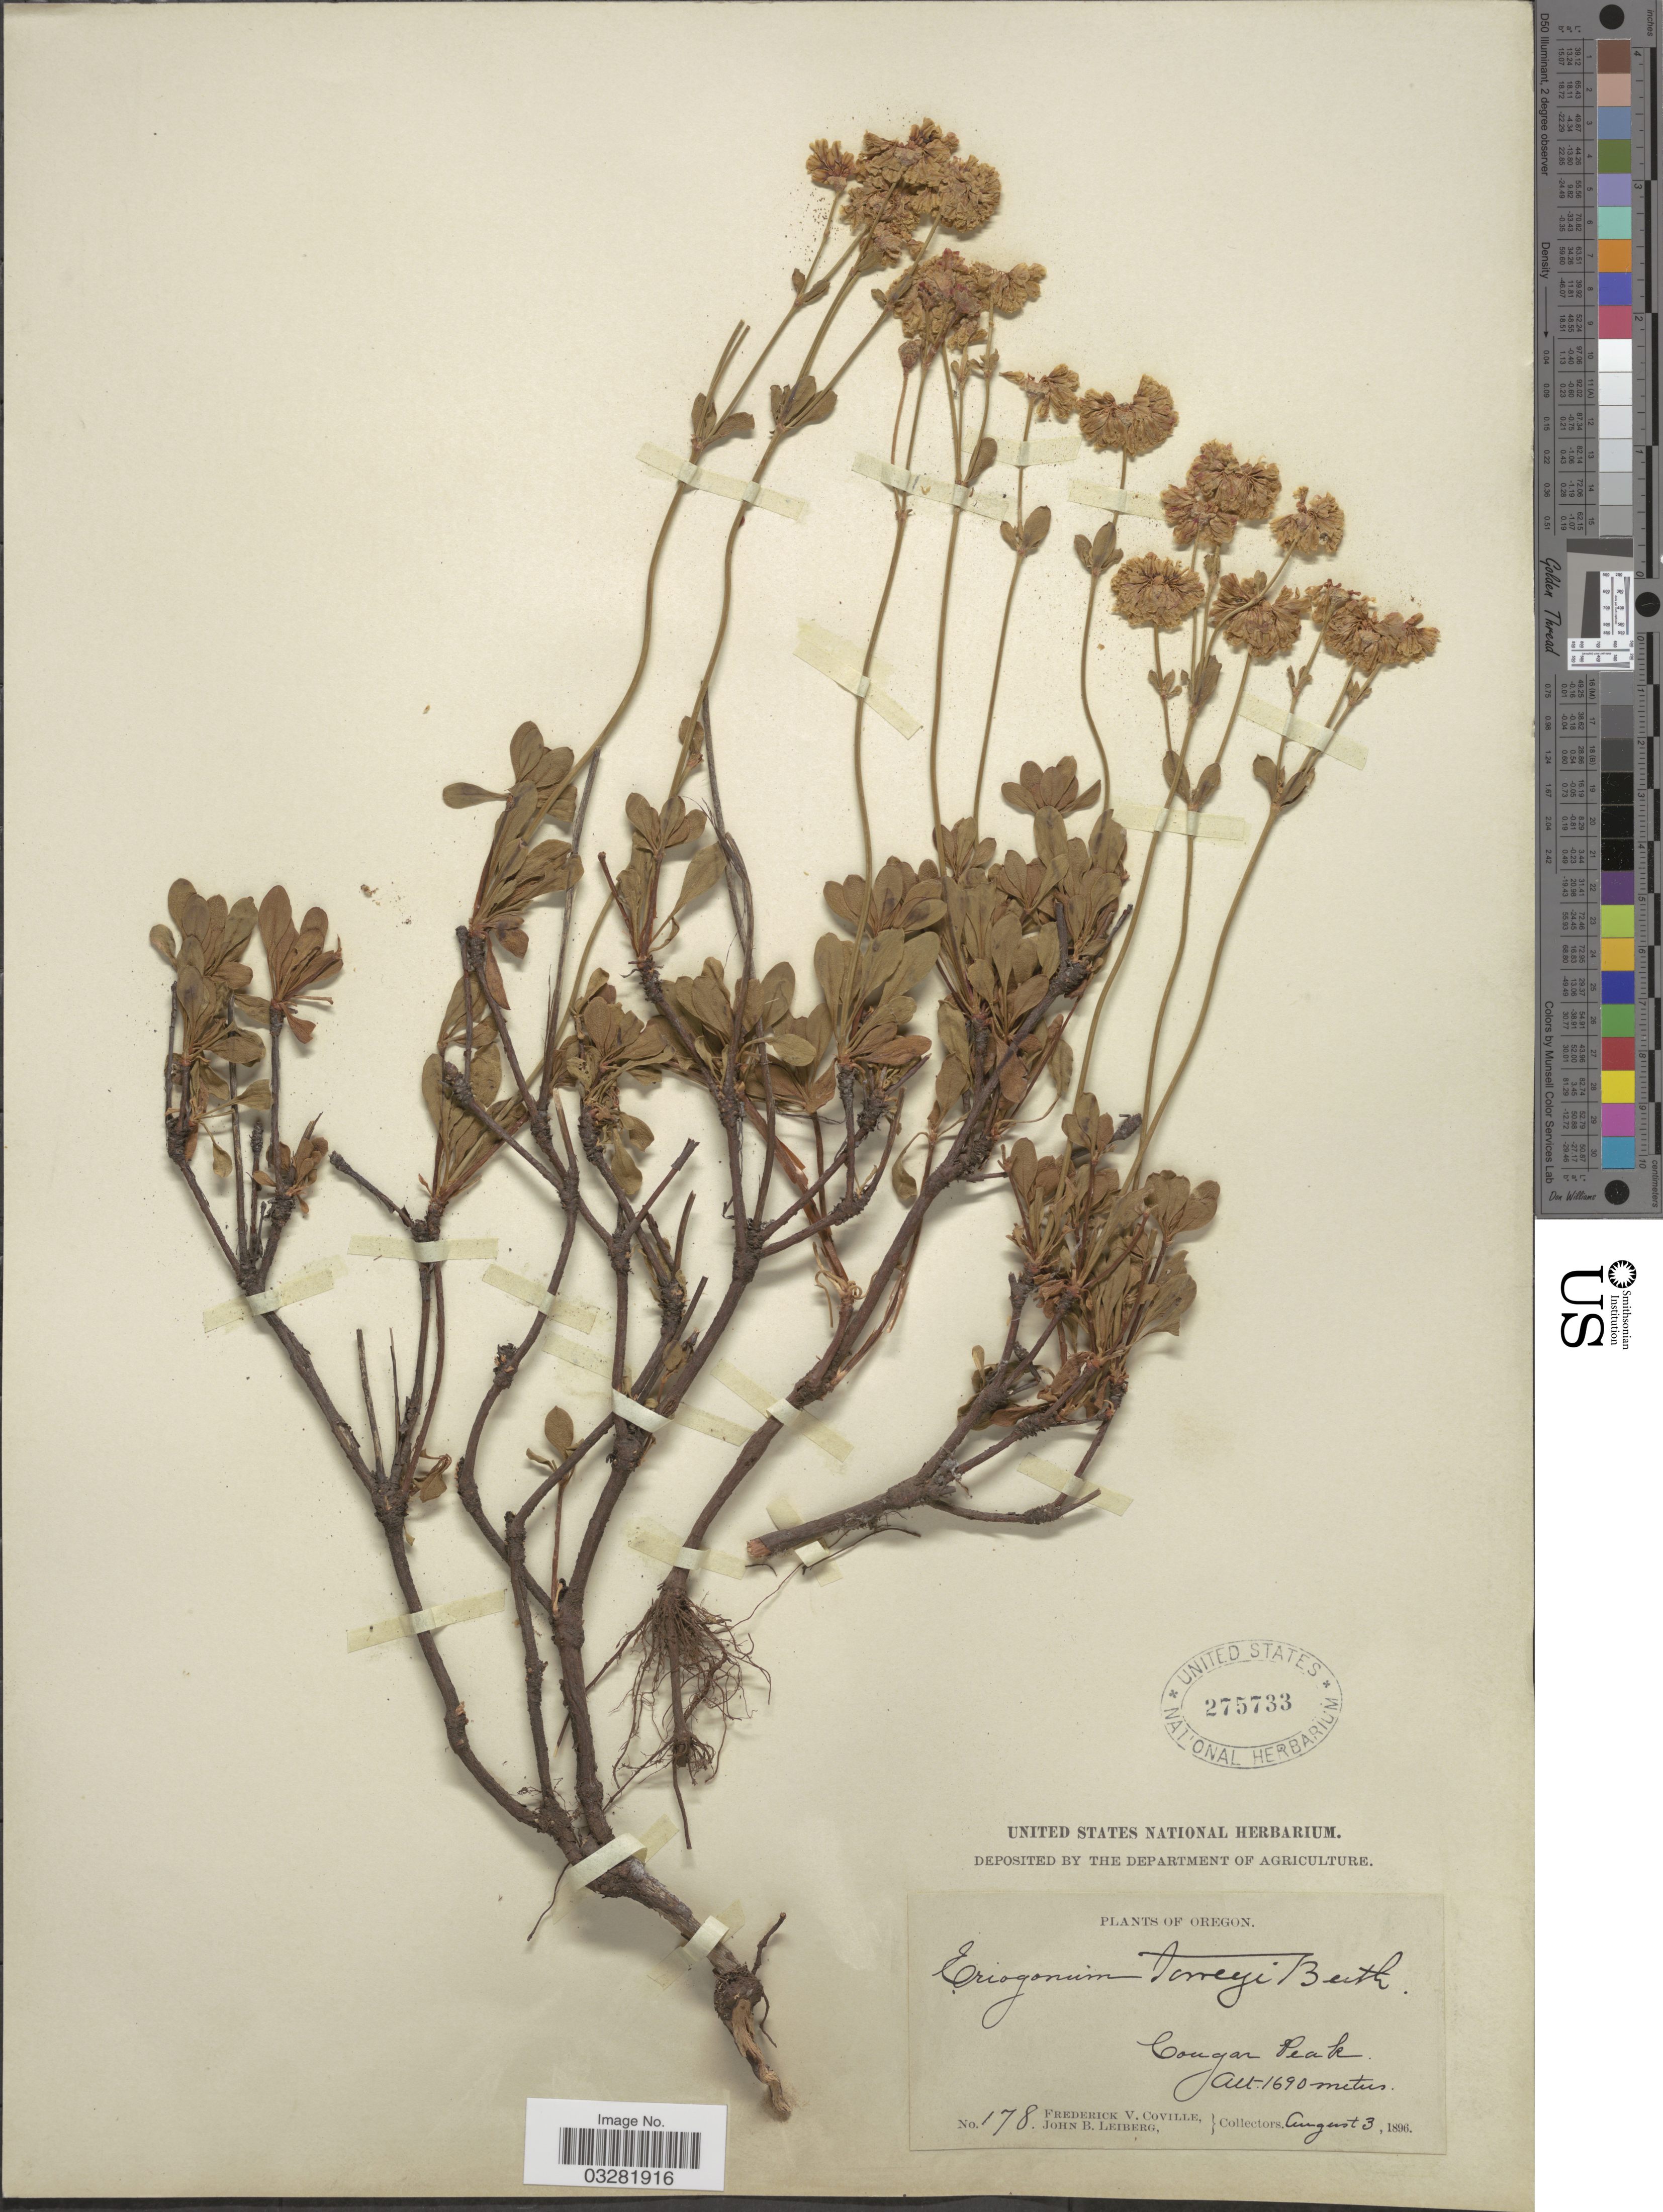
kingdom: Plantae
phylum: Tracheophyta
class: Magnoliopsida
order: Caryophyllales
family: Polygonaceae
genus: Eriogonum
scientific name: Eriogonum umbellatum var. torreyanum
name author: (A. Gray) M.E. Jones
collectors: F. V. Coville & J. B. Leiberg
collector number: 178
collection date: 1896-08-03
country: United States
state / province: Oregon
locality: Cougar Peak.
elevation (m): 1690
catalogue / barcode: US 275733